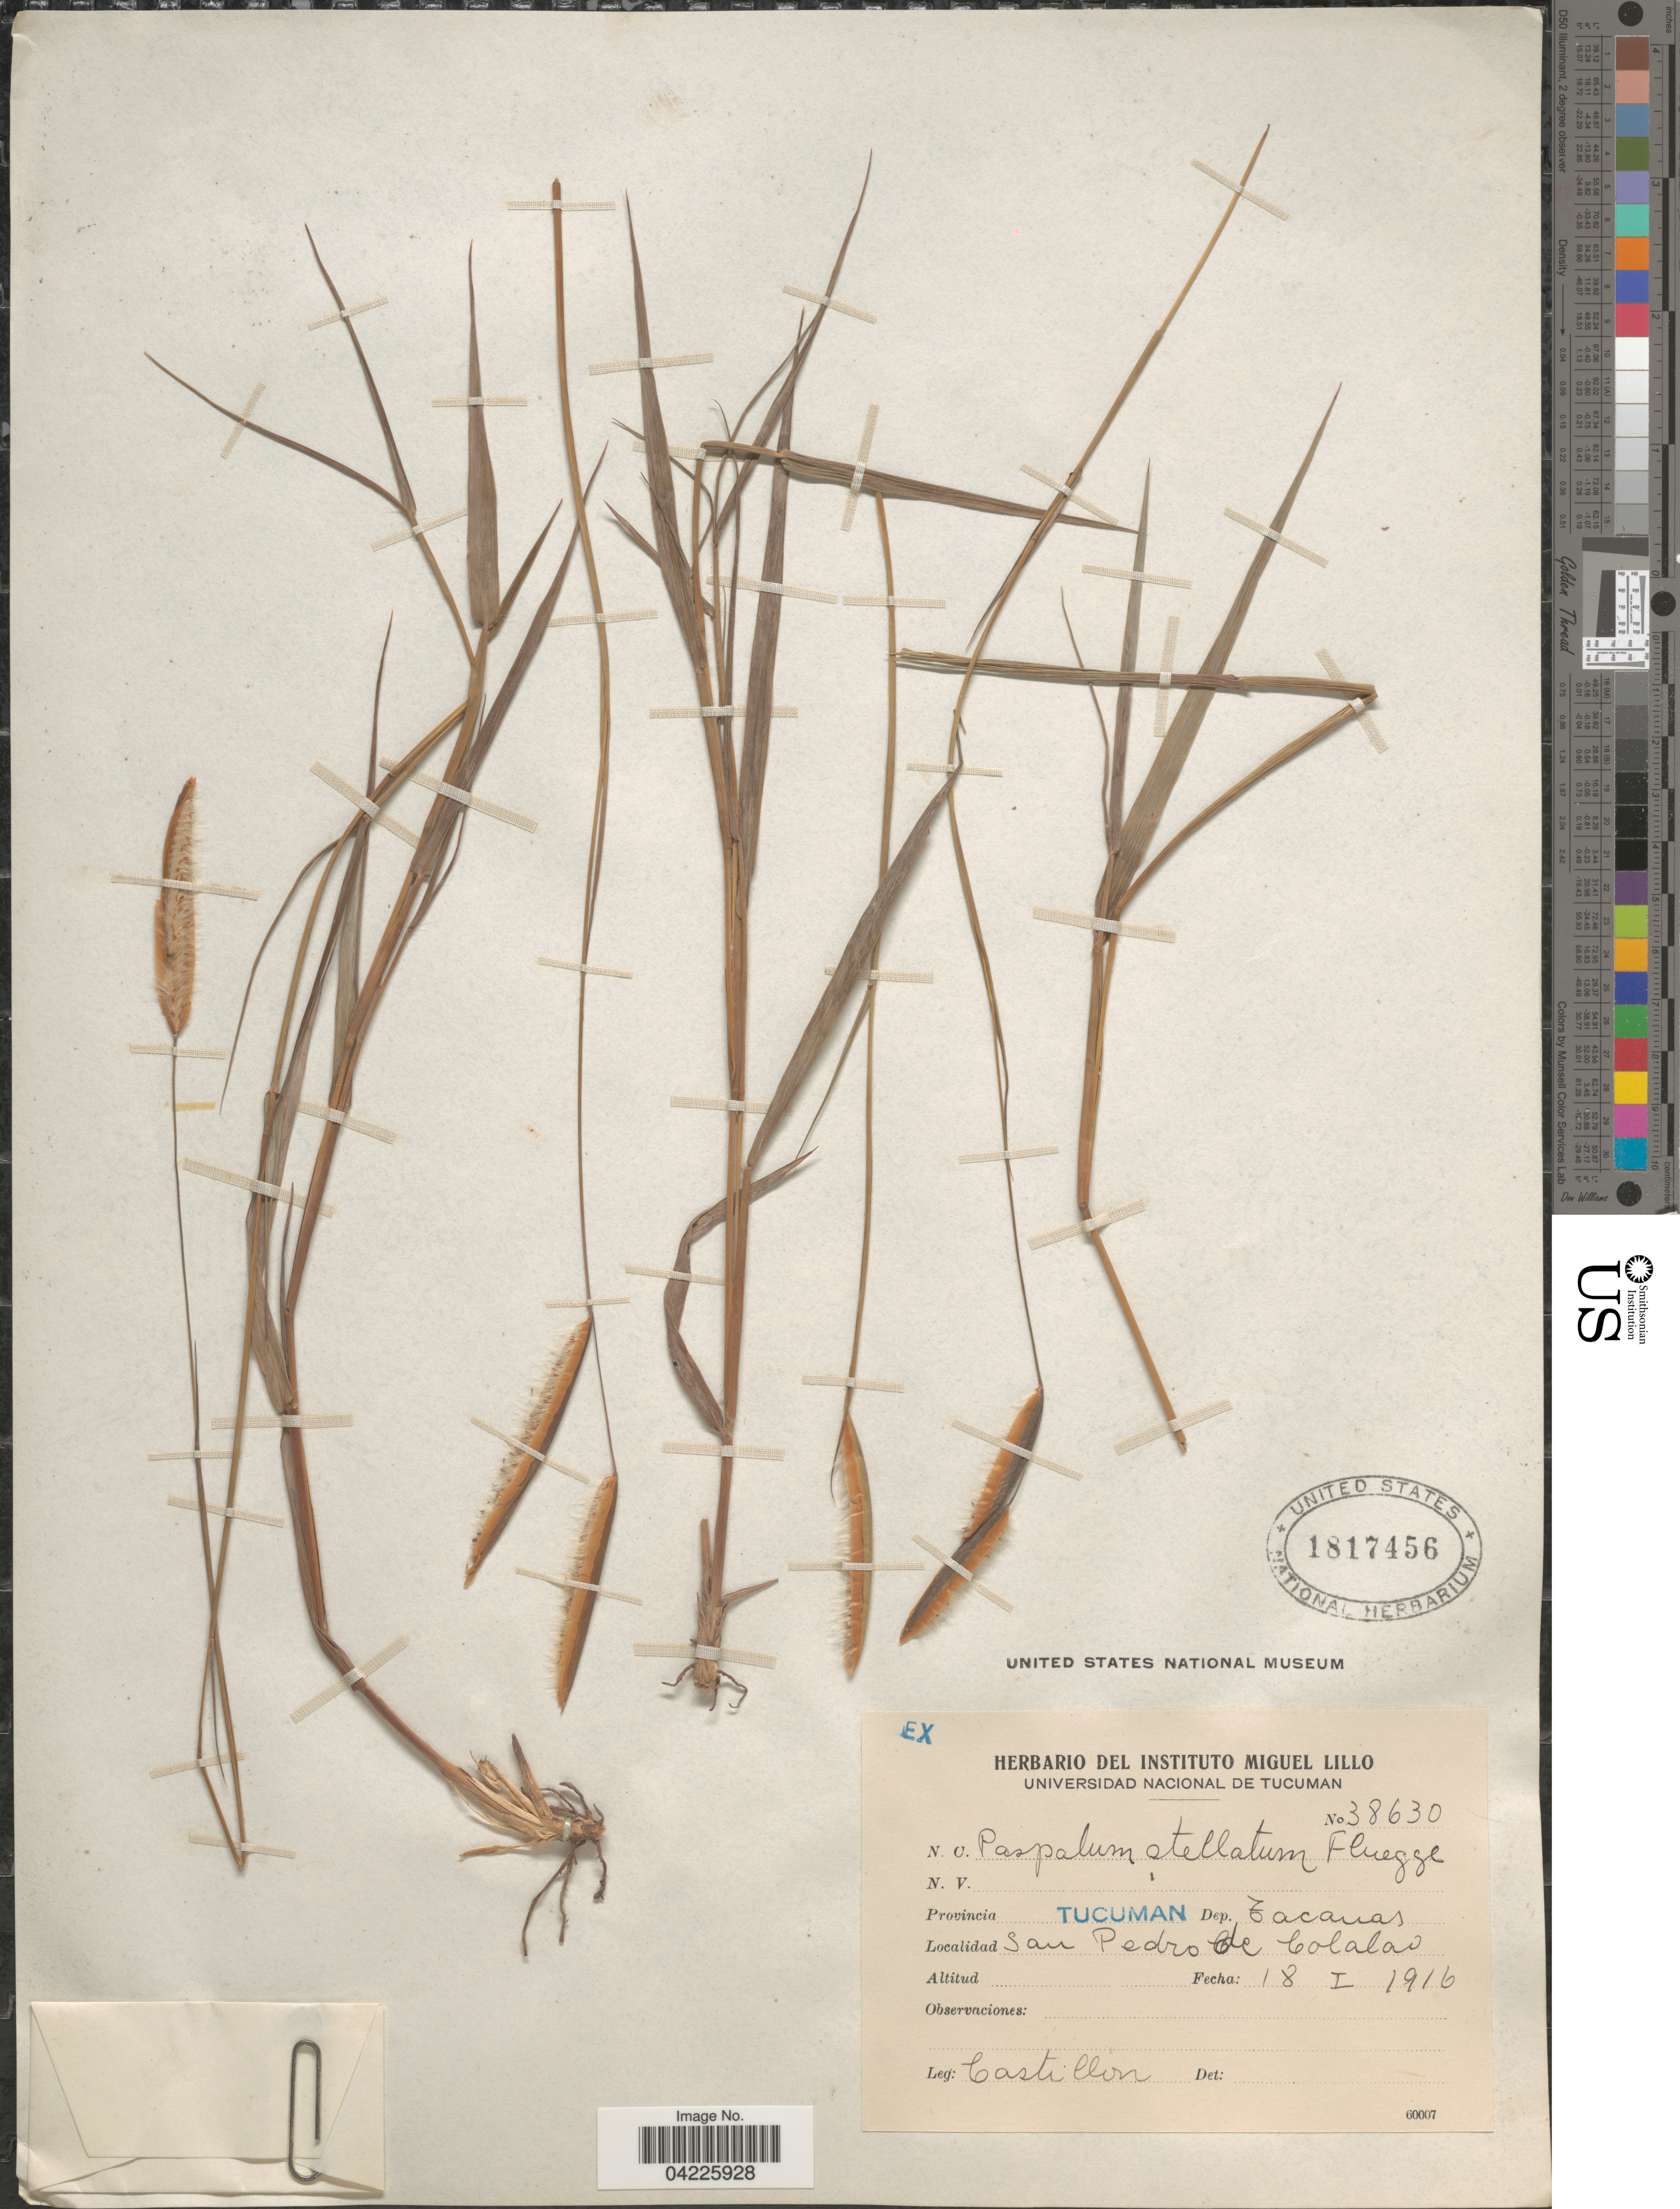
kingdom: Plantae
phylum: Tracheophyta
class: Liliopsida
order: Poales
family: Poaceae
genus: Paspalum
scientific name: Paspalum stellatum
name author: Humb. & Bonpl. ex Flüggé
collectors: Castillon, --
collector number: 38630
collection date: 1916-01-18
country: Argentina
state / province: Tucuman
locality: Dep. Zacanas. San Pedro de Colalao.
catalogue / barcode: US 1817456